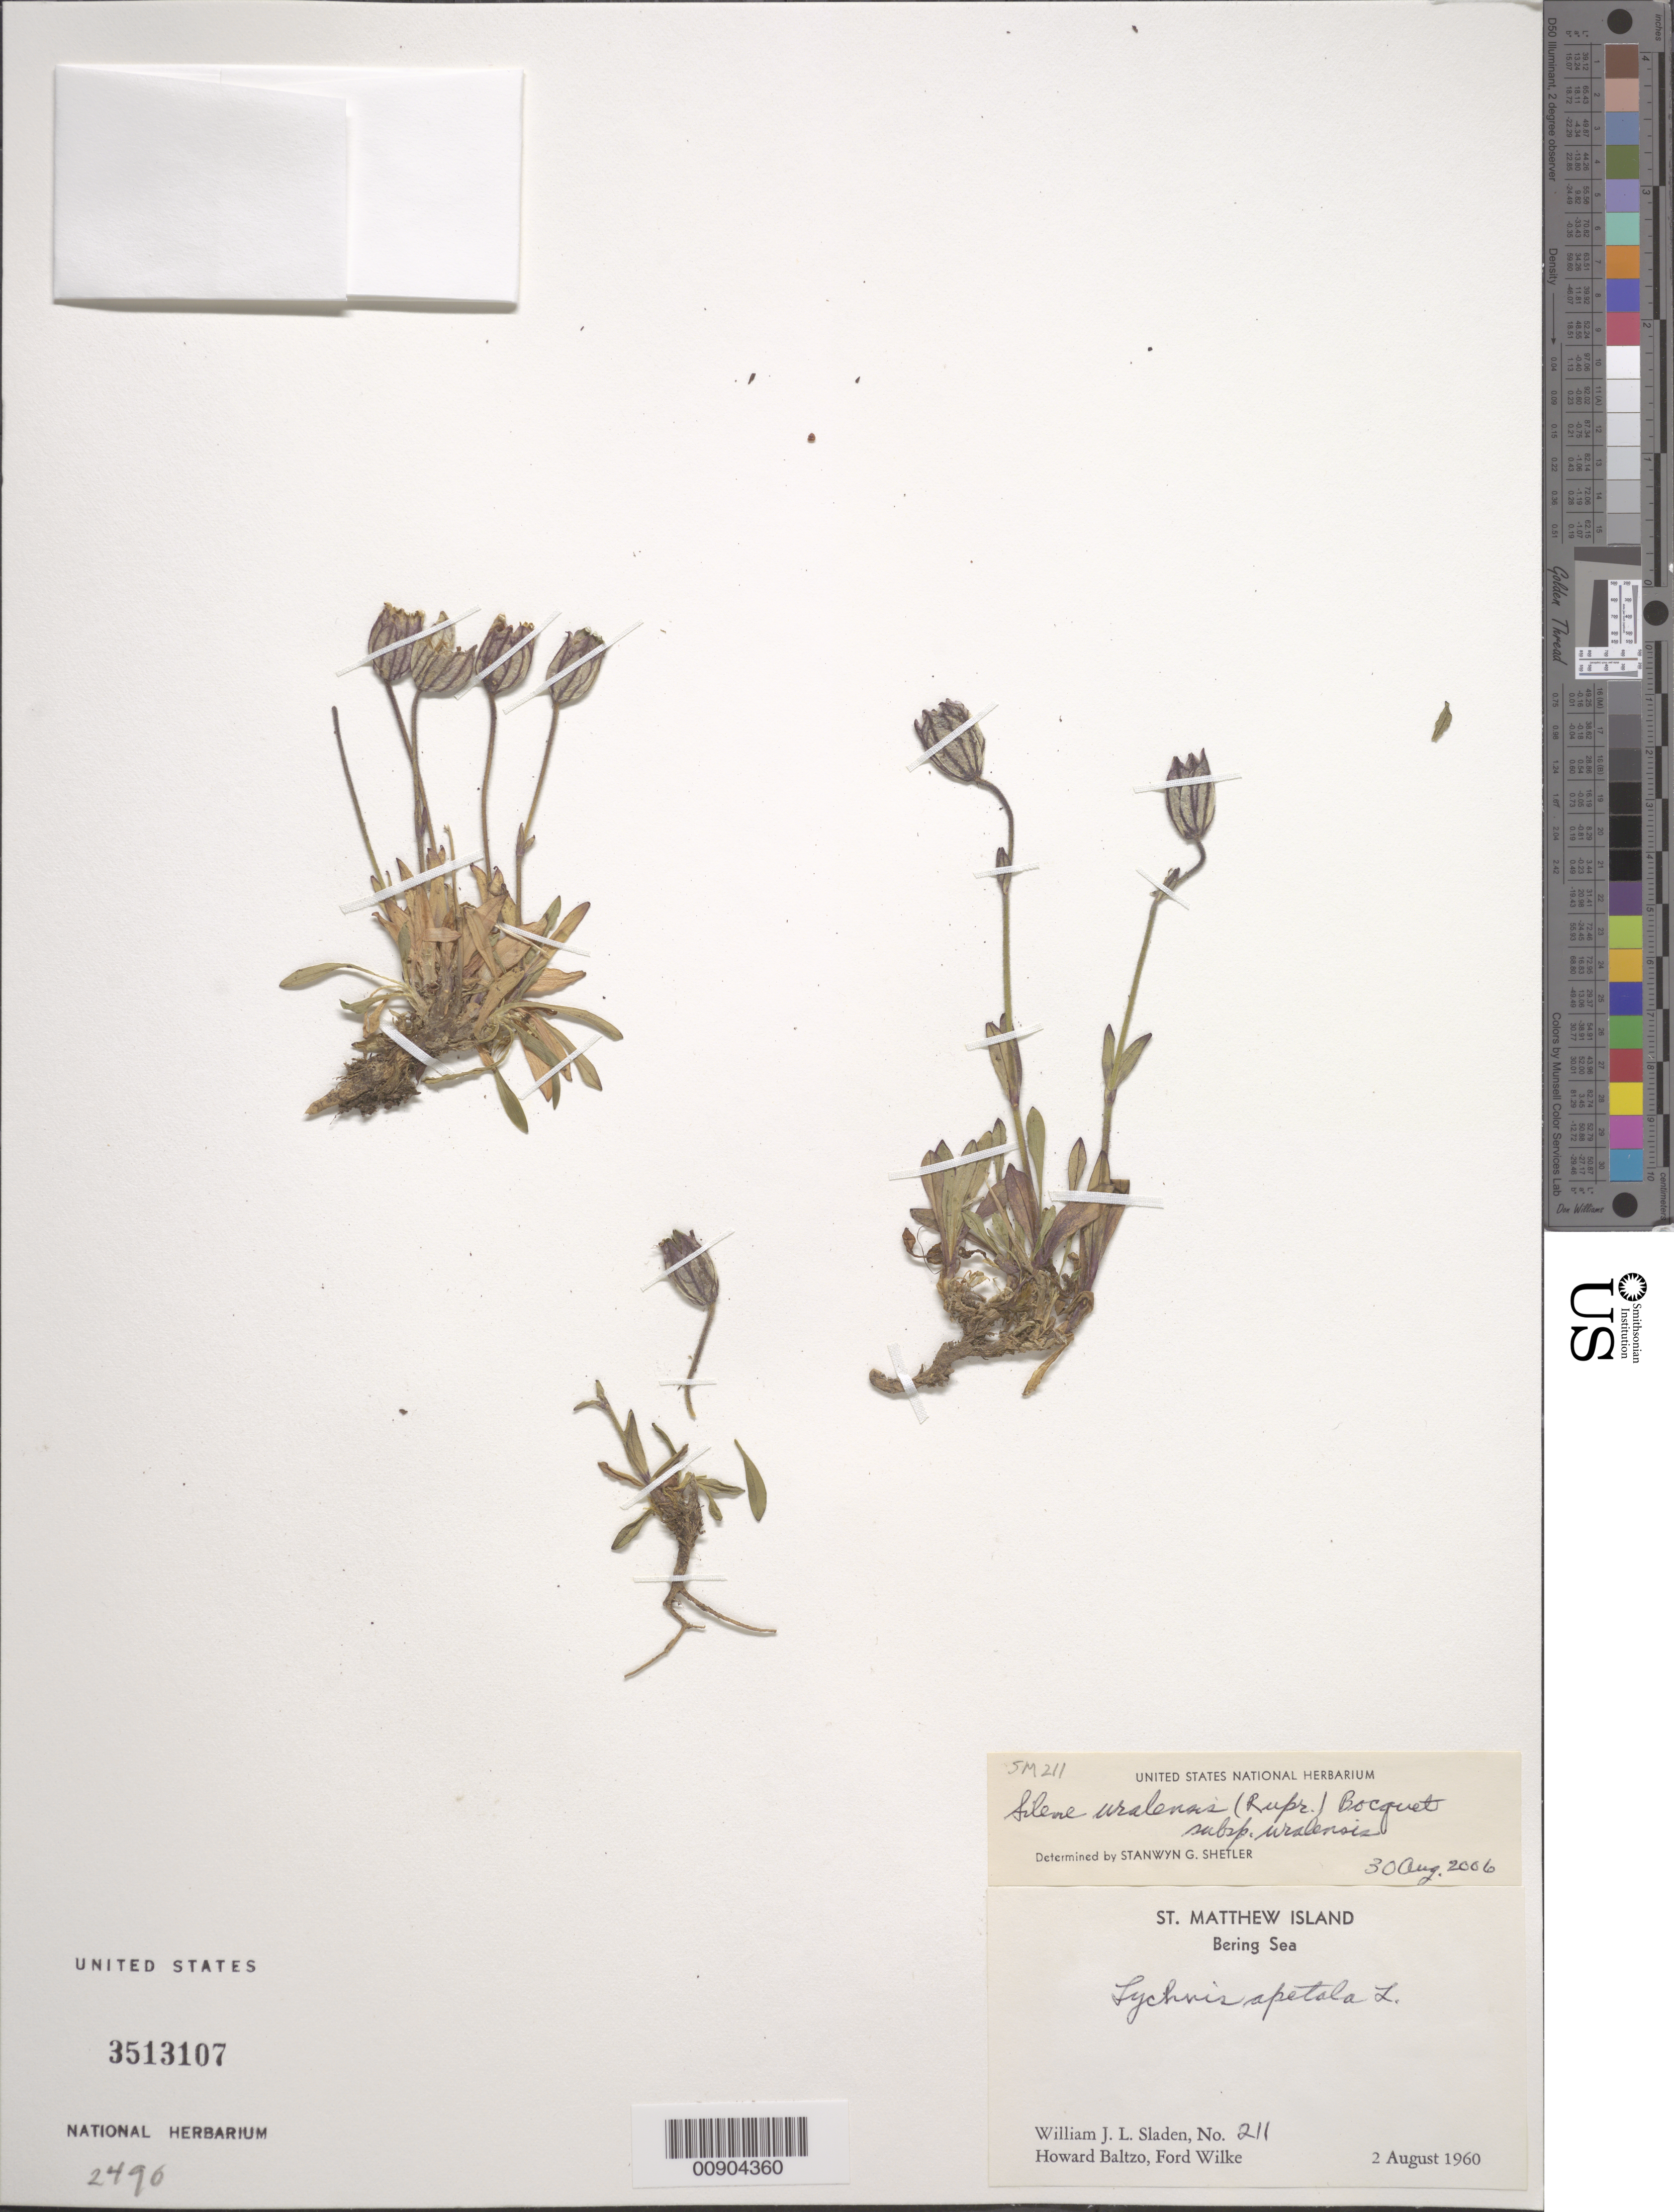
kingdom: Plantae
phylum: Tracheophyta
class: Magnoliopsida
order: Caryophyllales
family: Caryophyllaceae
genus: Silene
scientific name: Silene uralensis subsp. uralensis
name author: (Rupr.) Bocquet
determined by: Shetler, Stanwyn G., (US), NMNH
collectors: W. Sladen, H. Baltzo & F. Wilke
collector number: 211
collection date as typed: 02 Aug 1960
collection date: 1960-08-02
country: United States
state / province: Alaska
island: St. Matthew Island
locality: St. Matthew Island, Bering Sea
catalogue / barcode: US 3503107